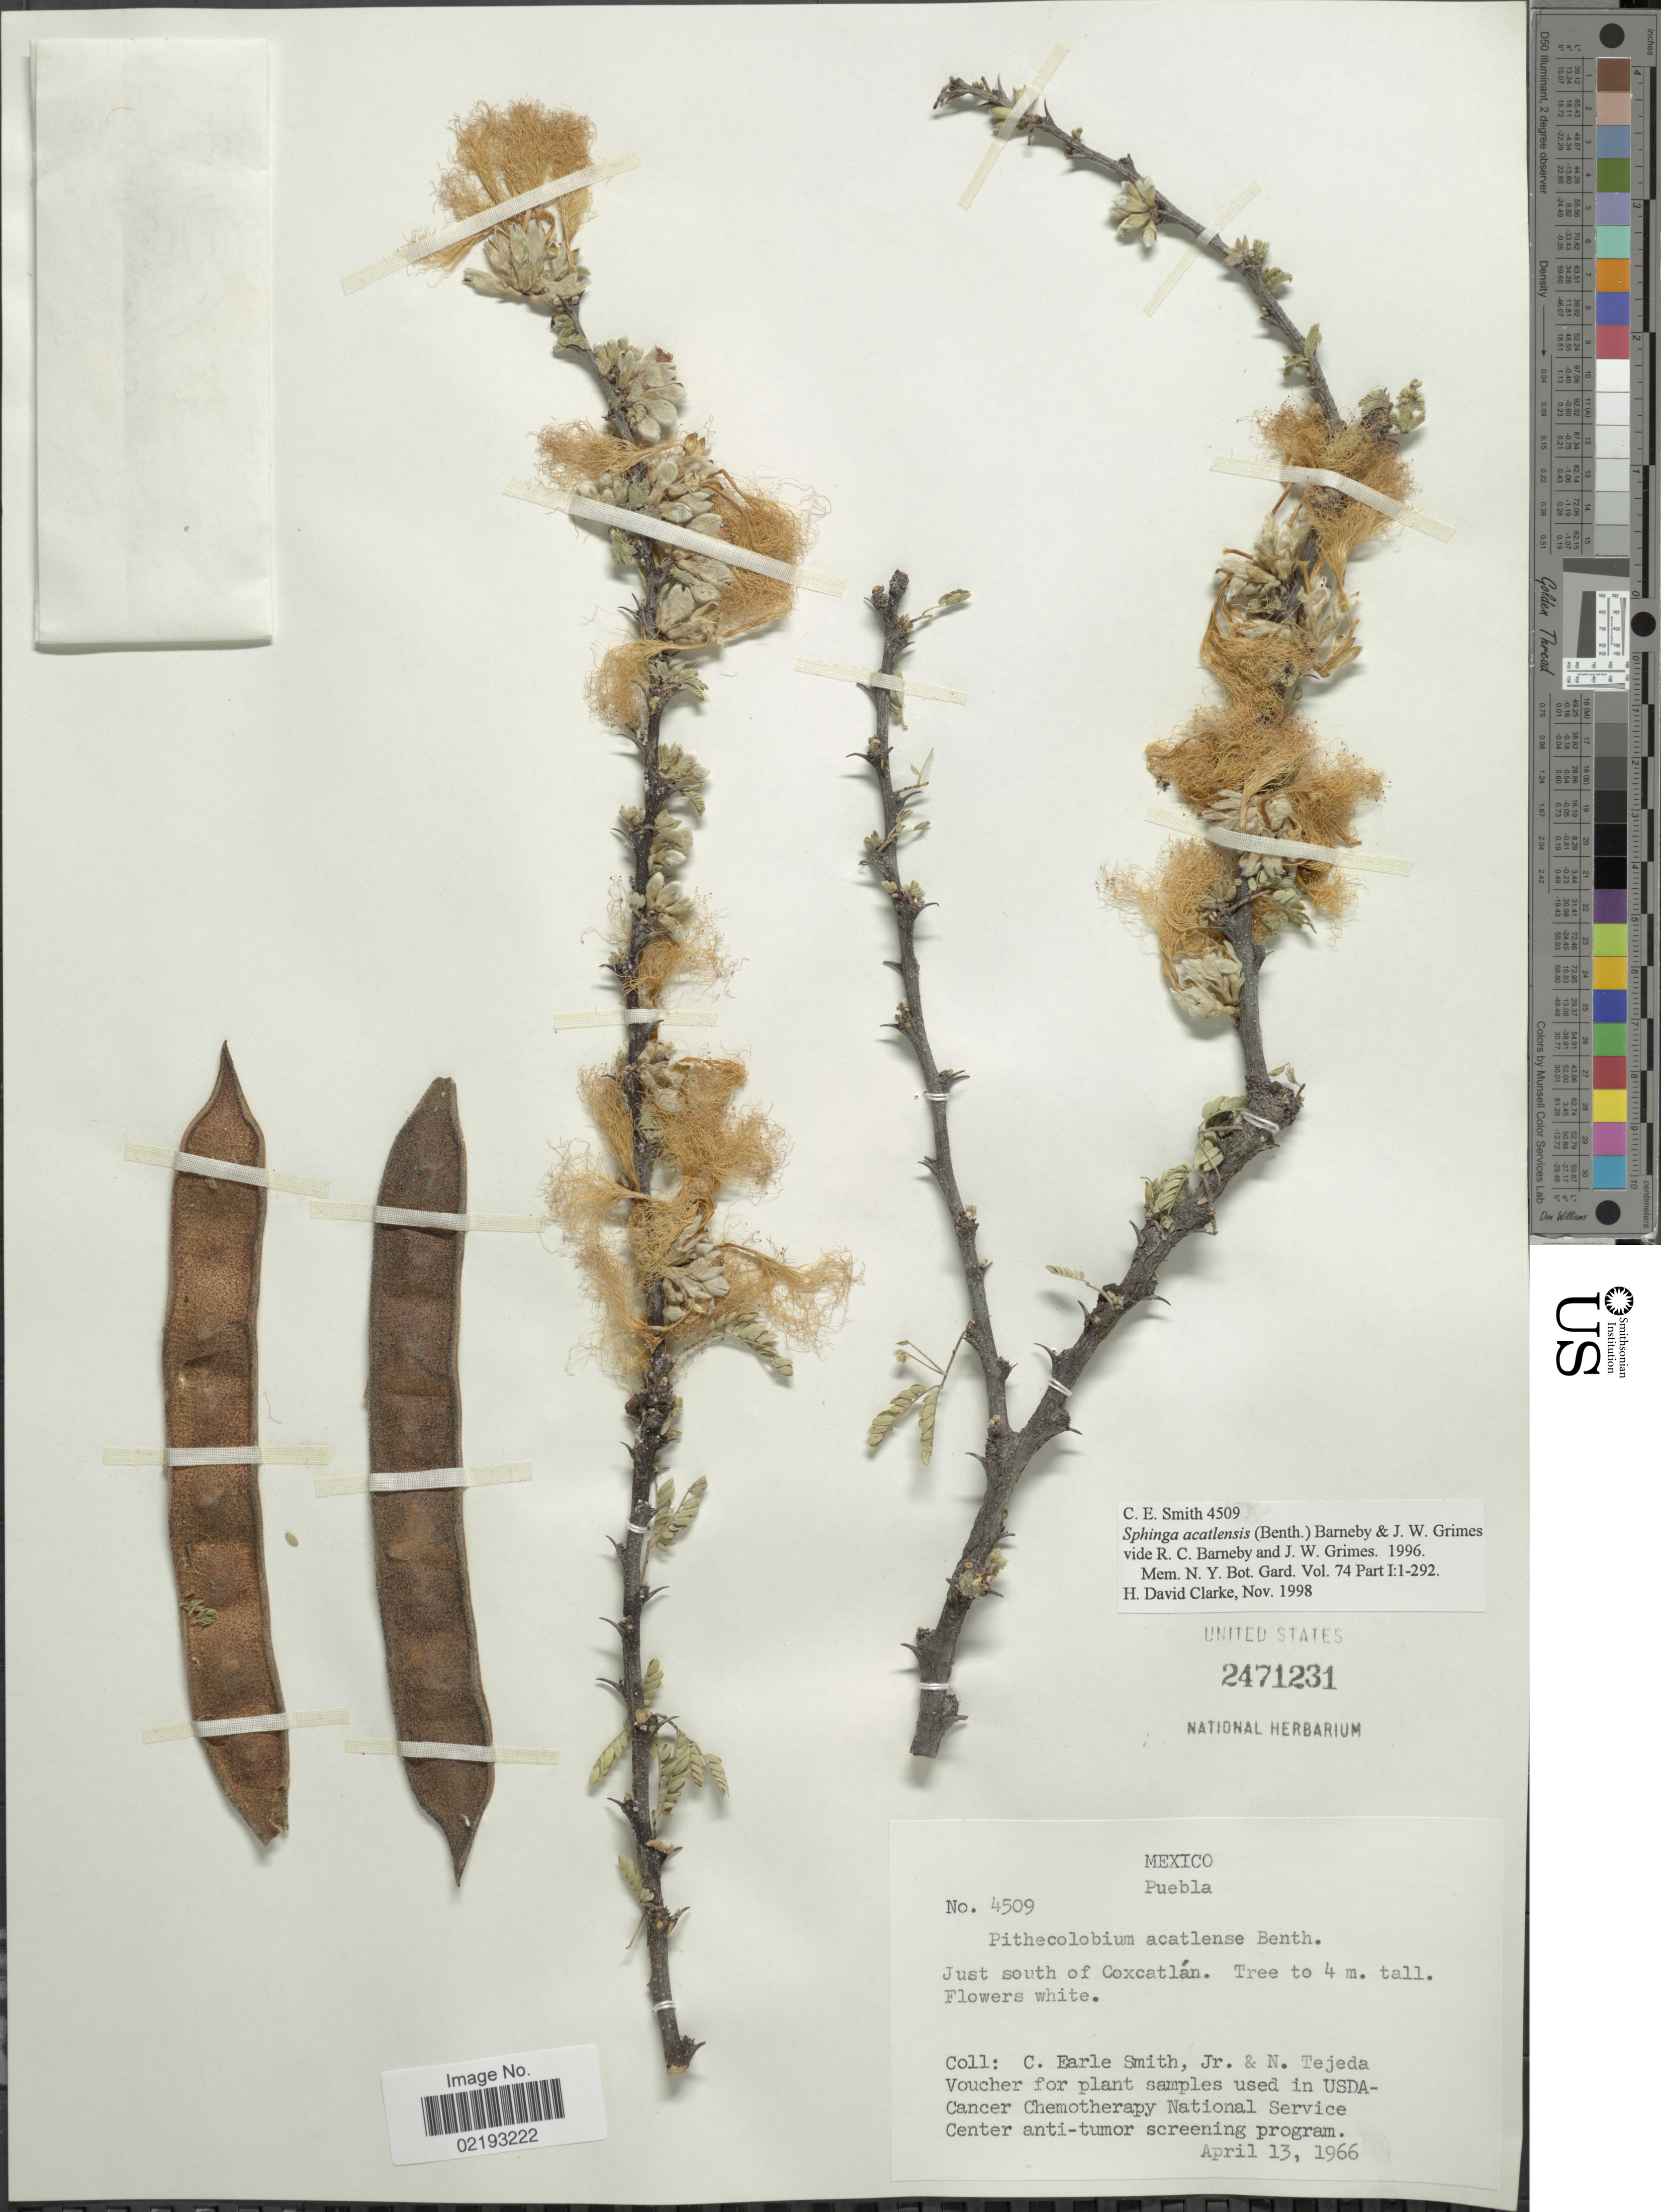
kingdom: Plantae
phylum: Tracheophyta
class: Magnoliopsida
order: Fabales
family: Fabaceae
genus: Sphinga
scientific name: Sphinga acatlensis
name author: (Benth.) Barneby & J.W. Grimes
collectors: C. E. Smith Jr. & N. Tejada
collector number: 4509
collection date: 1966-04-13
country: Mexico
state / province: Puebla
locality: Just south of Coxcatlán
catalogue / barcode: US 2471231